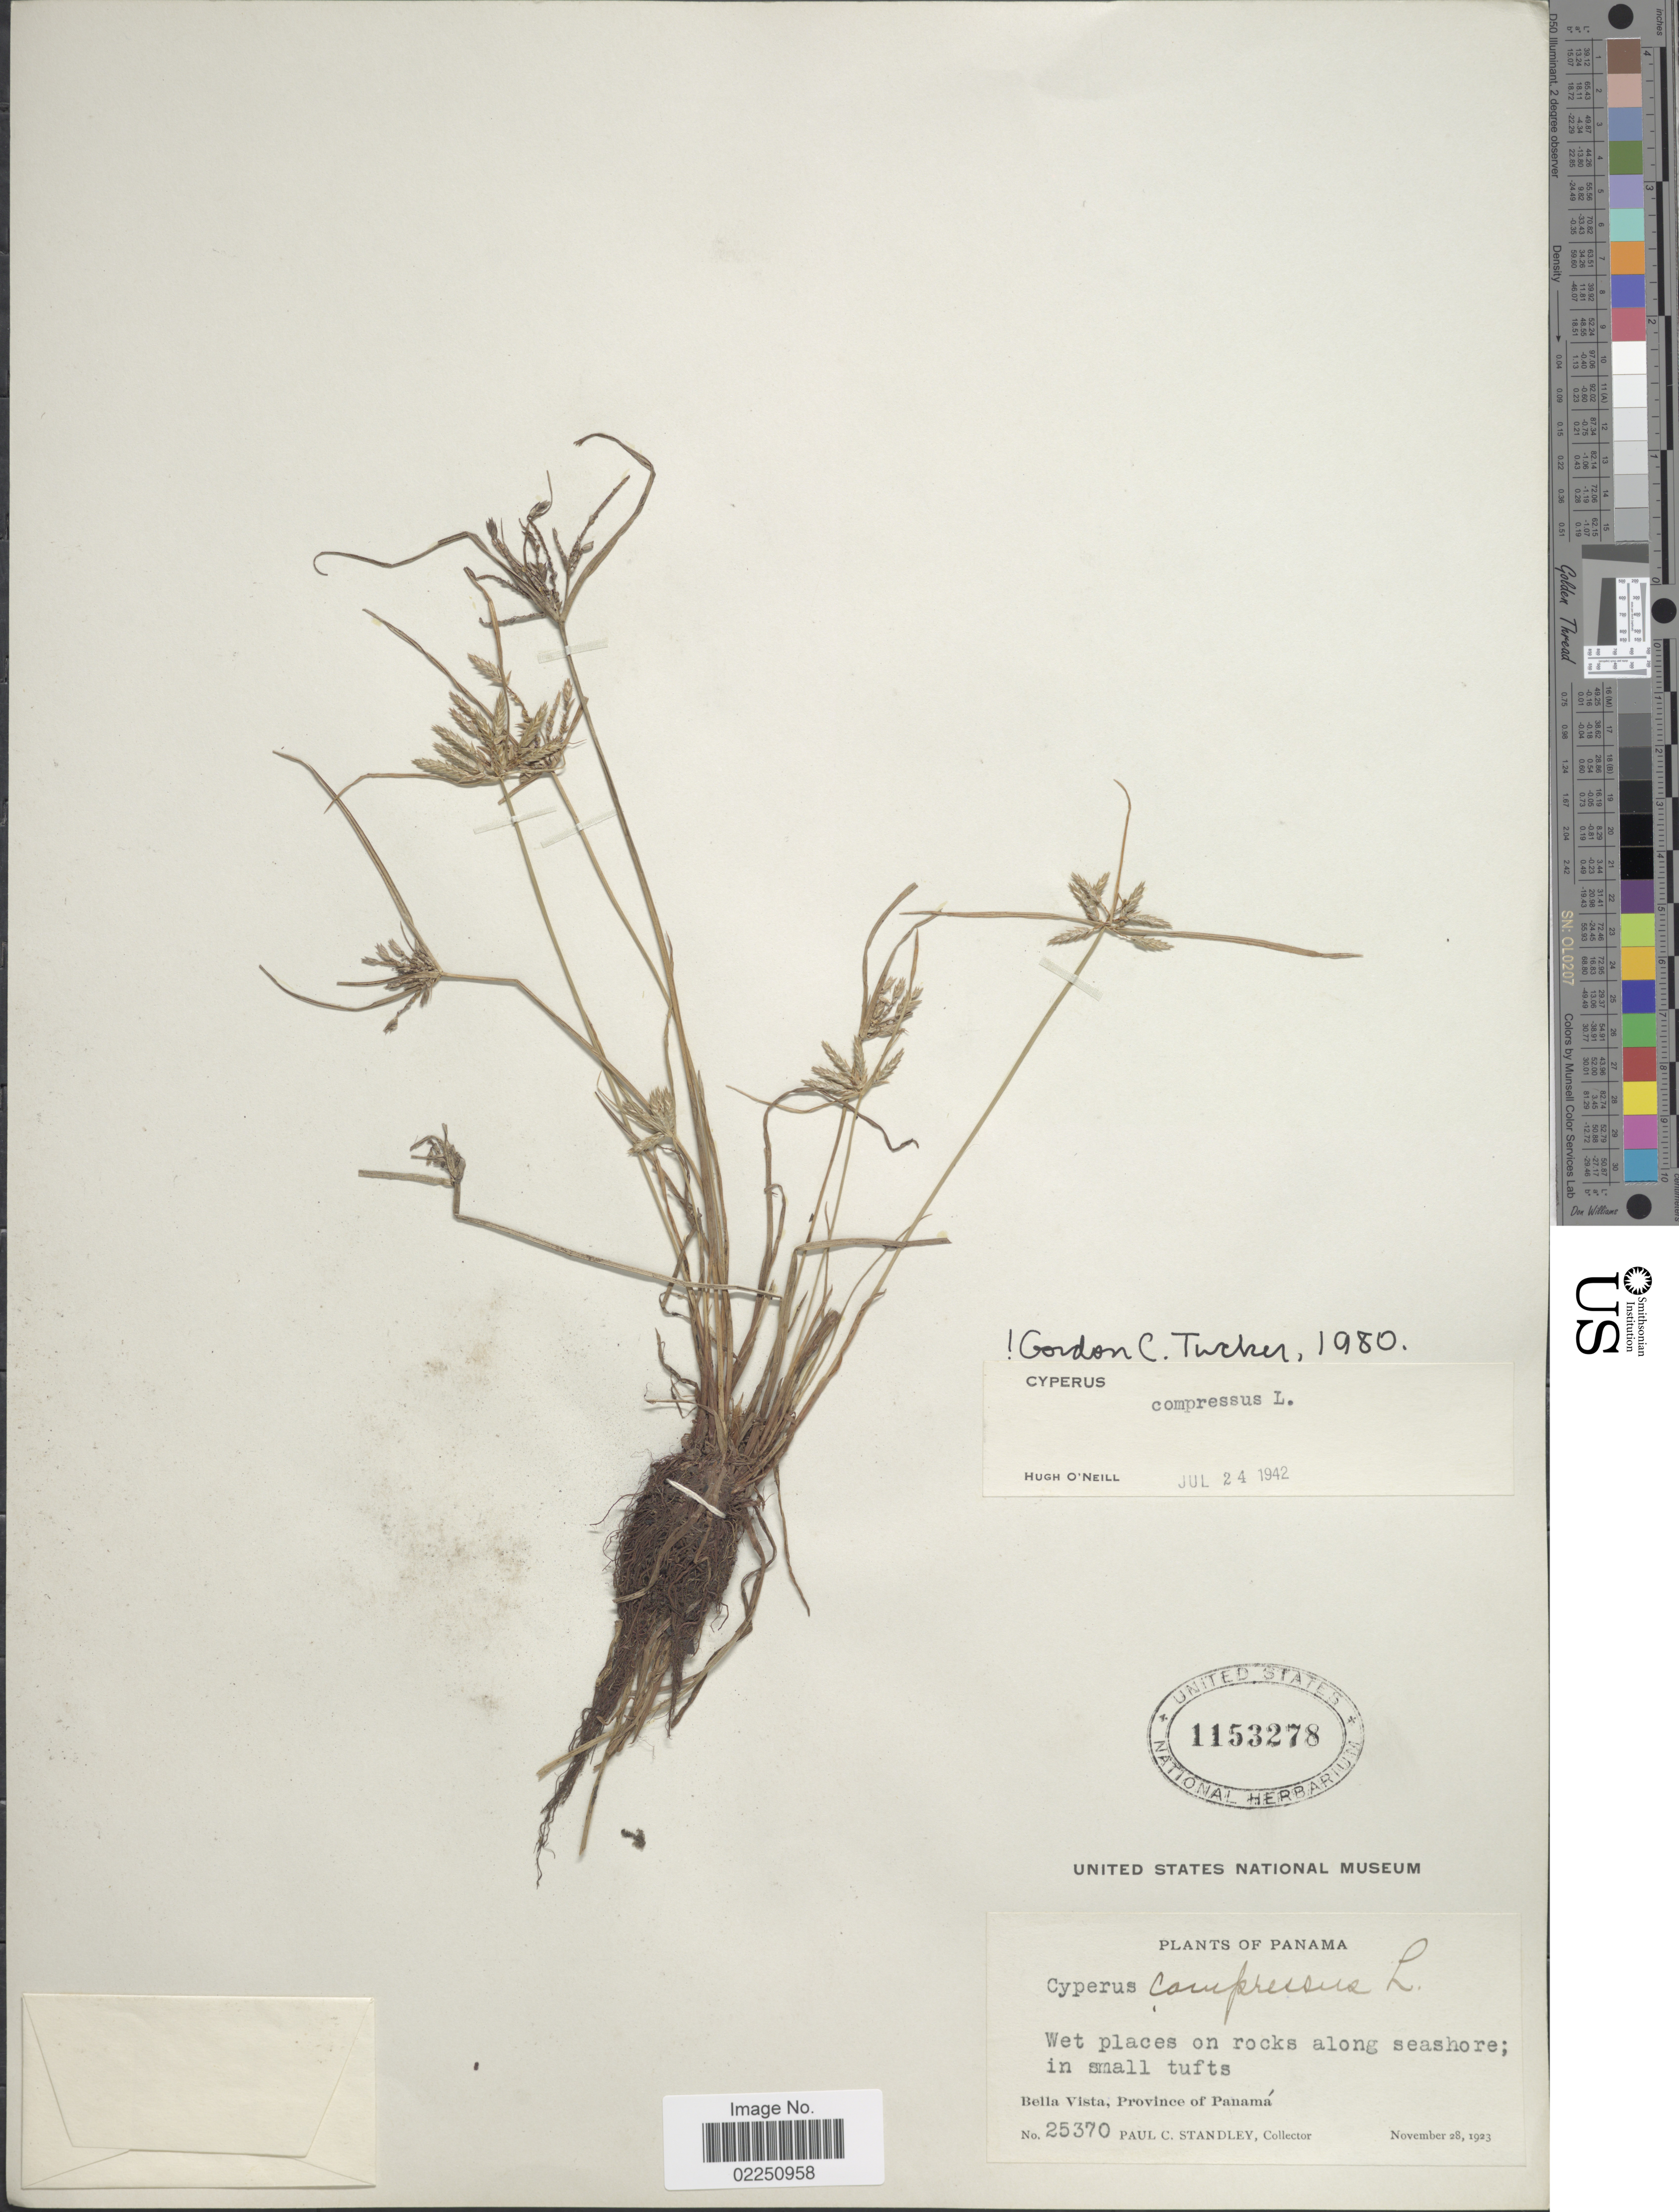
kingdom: Plantae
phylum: Tracheophyta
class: Liliopsida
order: Poales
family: Cyperaceae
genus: Cyperus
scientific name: Cyperus compressus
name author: L.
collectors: P. C. Standley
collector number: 25370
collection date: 1923-11-28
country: Panama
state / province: Panamá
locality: Wet places on rocks along seashore. Bella Vista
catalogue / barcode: US 1153278